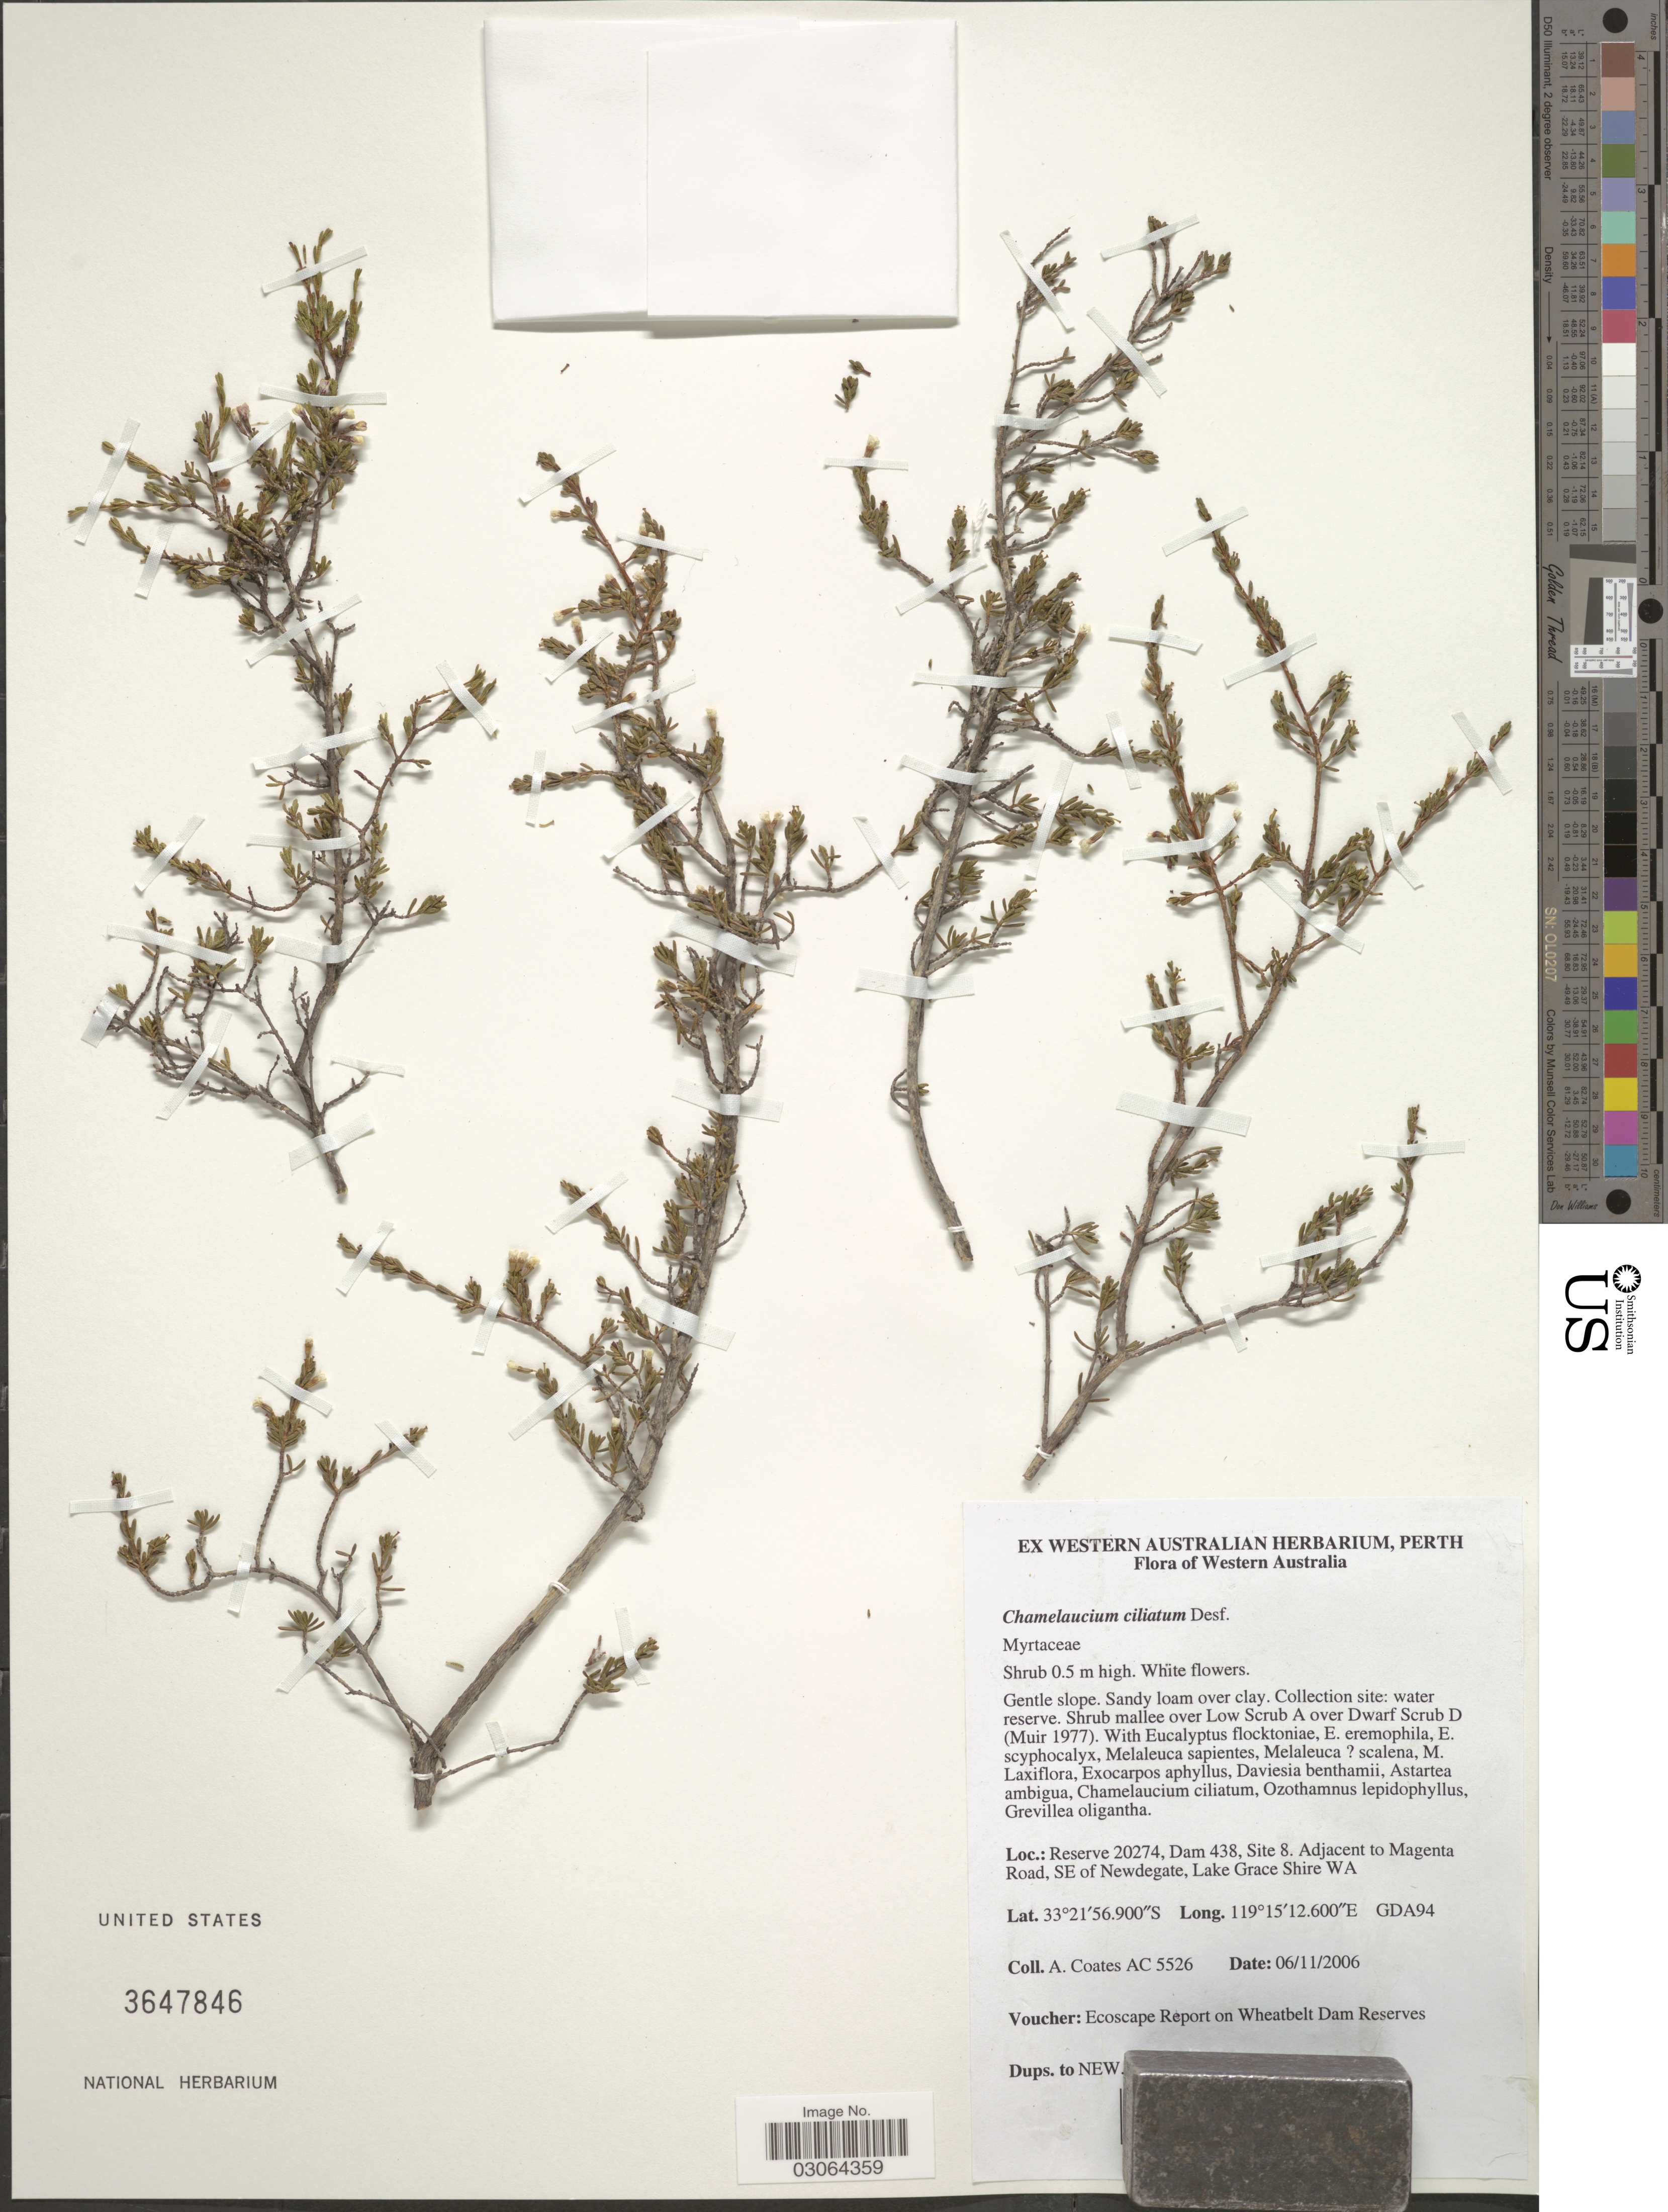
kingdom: Plantae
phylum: Tracheophyta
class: Magnoliopsida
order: Myrtales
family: Myrtaceae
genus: Chamelaucium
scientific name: Chamelaucium ciliatum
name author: Desf.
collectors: A. Coates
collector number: AC 5526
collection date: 2006-11-06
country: Australia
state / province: Western Australia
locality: Reserve 20274, Dam 438, Site 8, Adjacent to Magenta Road, SE of Newdegate, Lake Grace Shire WA, GDA94.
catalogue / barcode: US 3647846